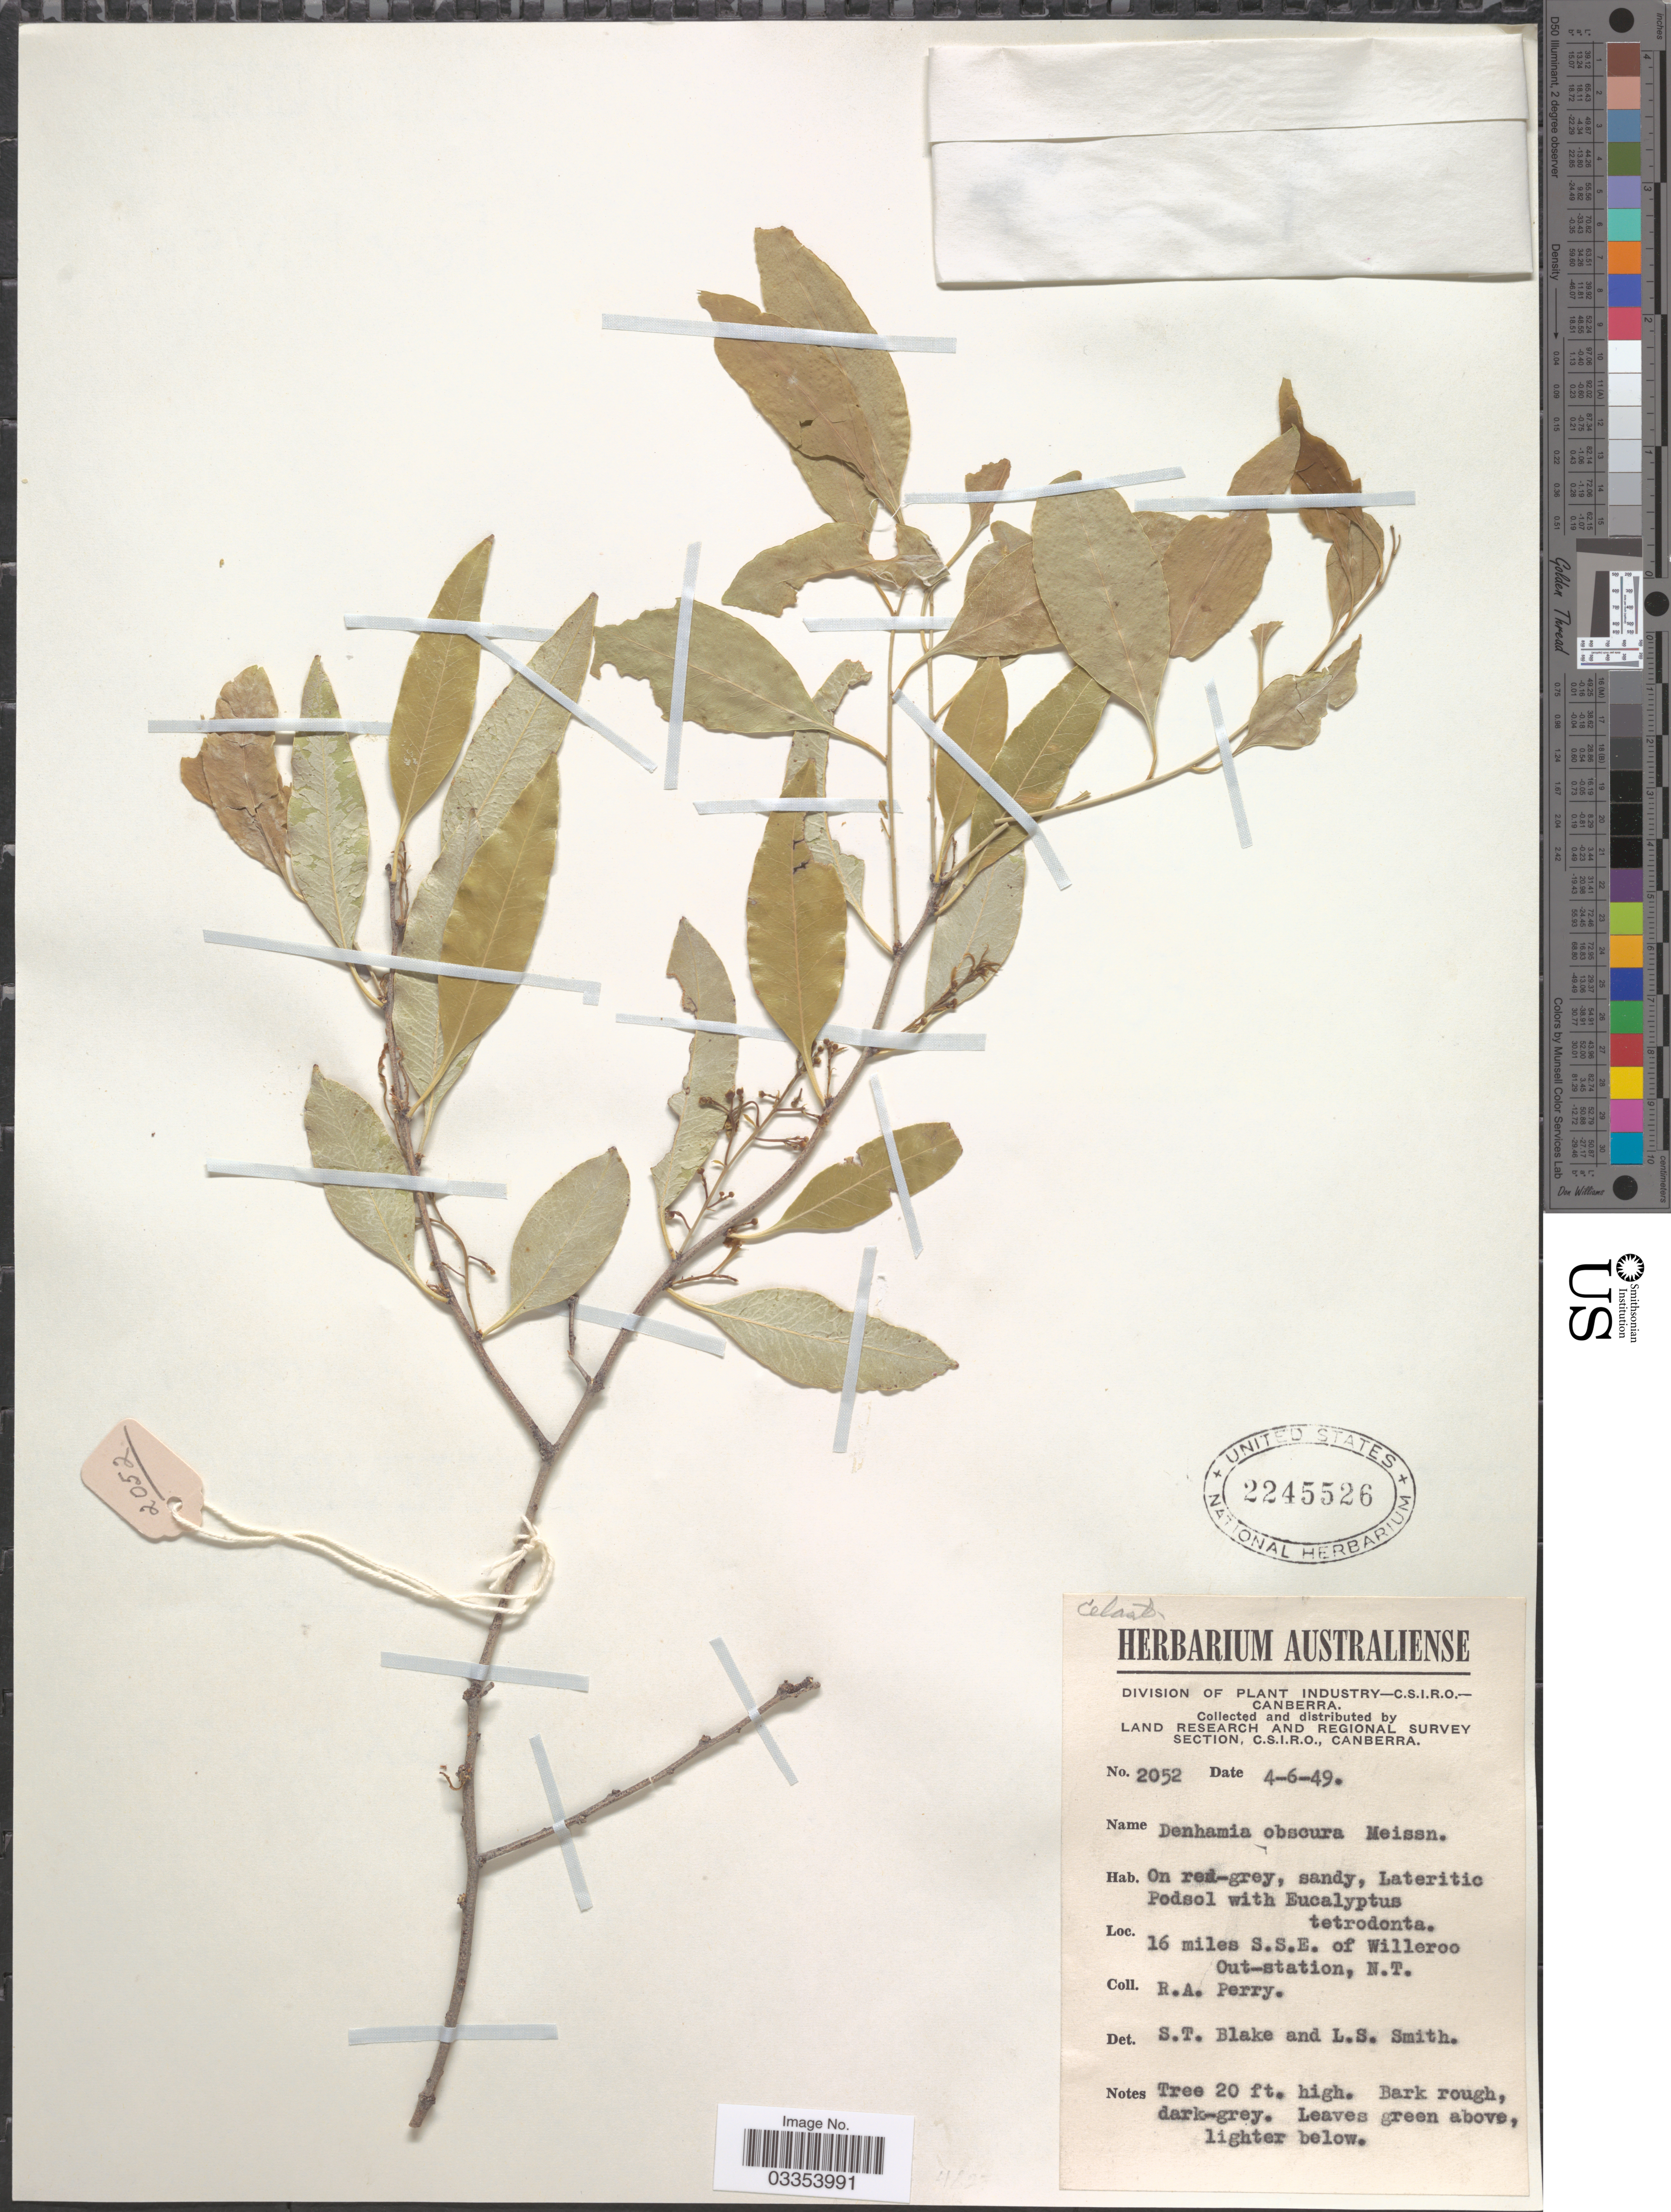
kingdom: Plantae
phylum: Tracheophyta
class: Magnoliopsida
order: Celastrales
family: Celastraceae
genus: Denhamia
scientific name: Denhamia obscura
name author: (A. Rich.) Meisn. ex Walp.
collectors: Perry, R. A.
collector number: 2052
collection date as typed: Transcribed d/m/y: 4/6/49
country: Australia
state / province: Northern Territory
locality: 16 miles S.S.E. of Willeroo Out-station.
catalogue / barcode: US 2245526